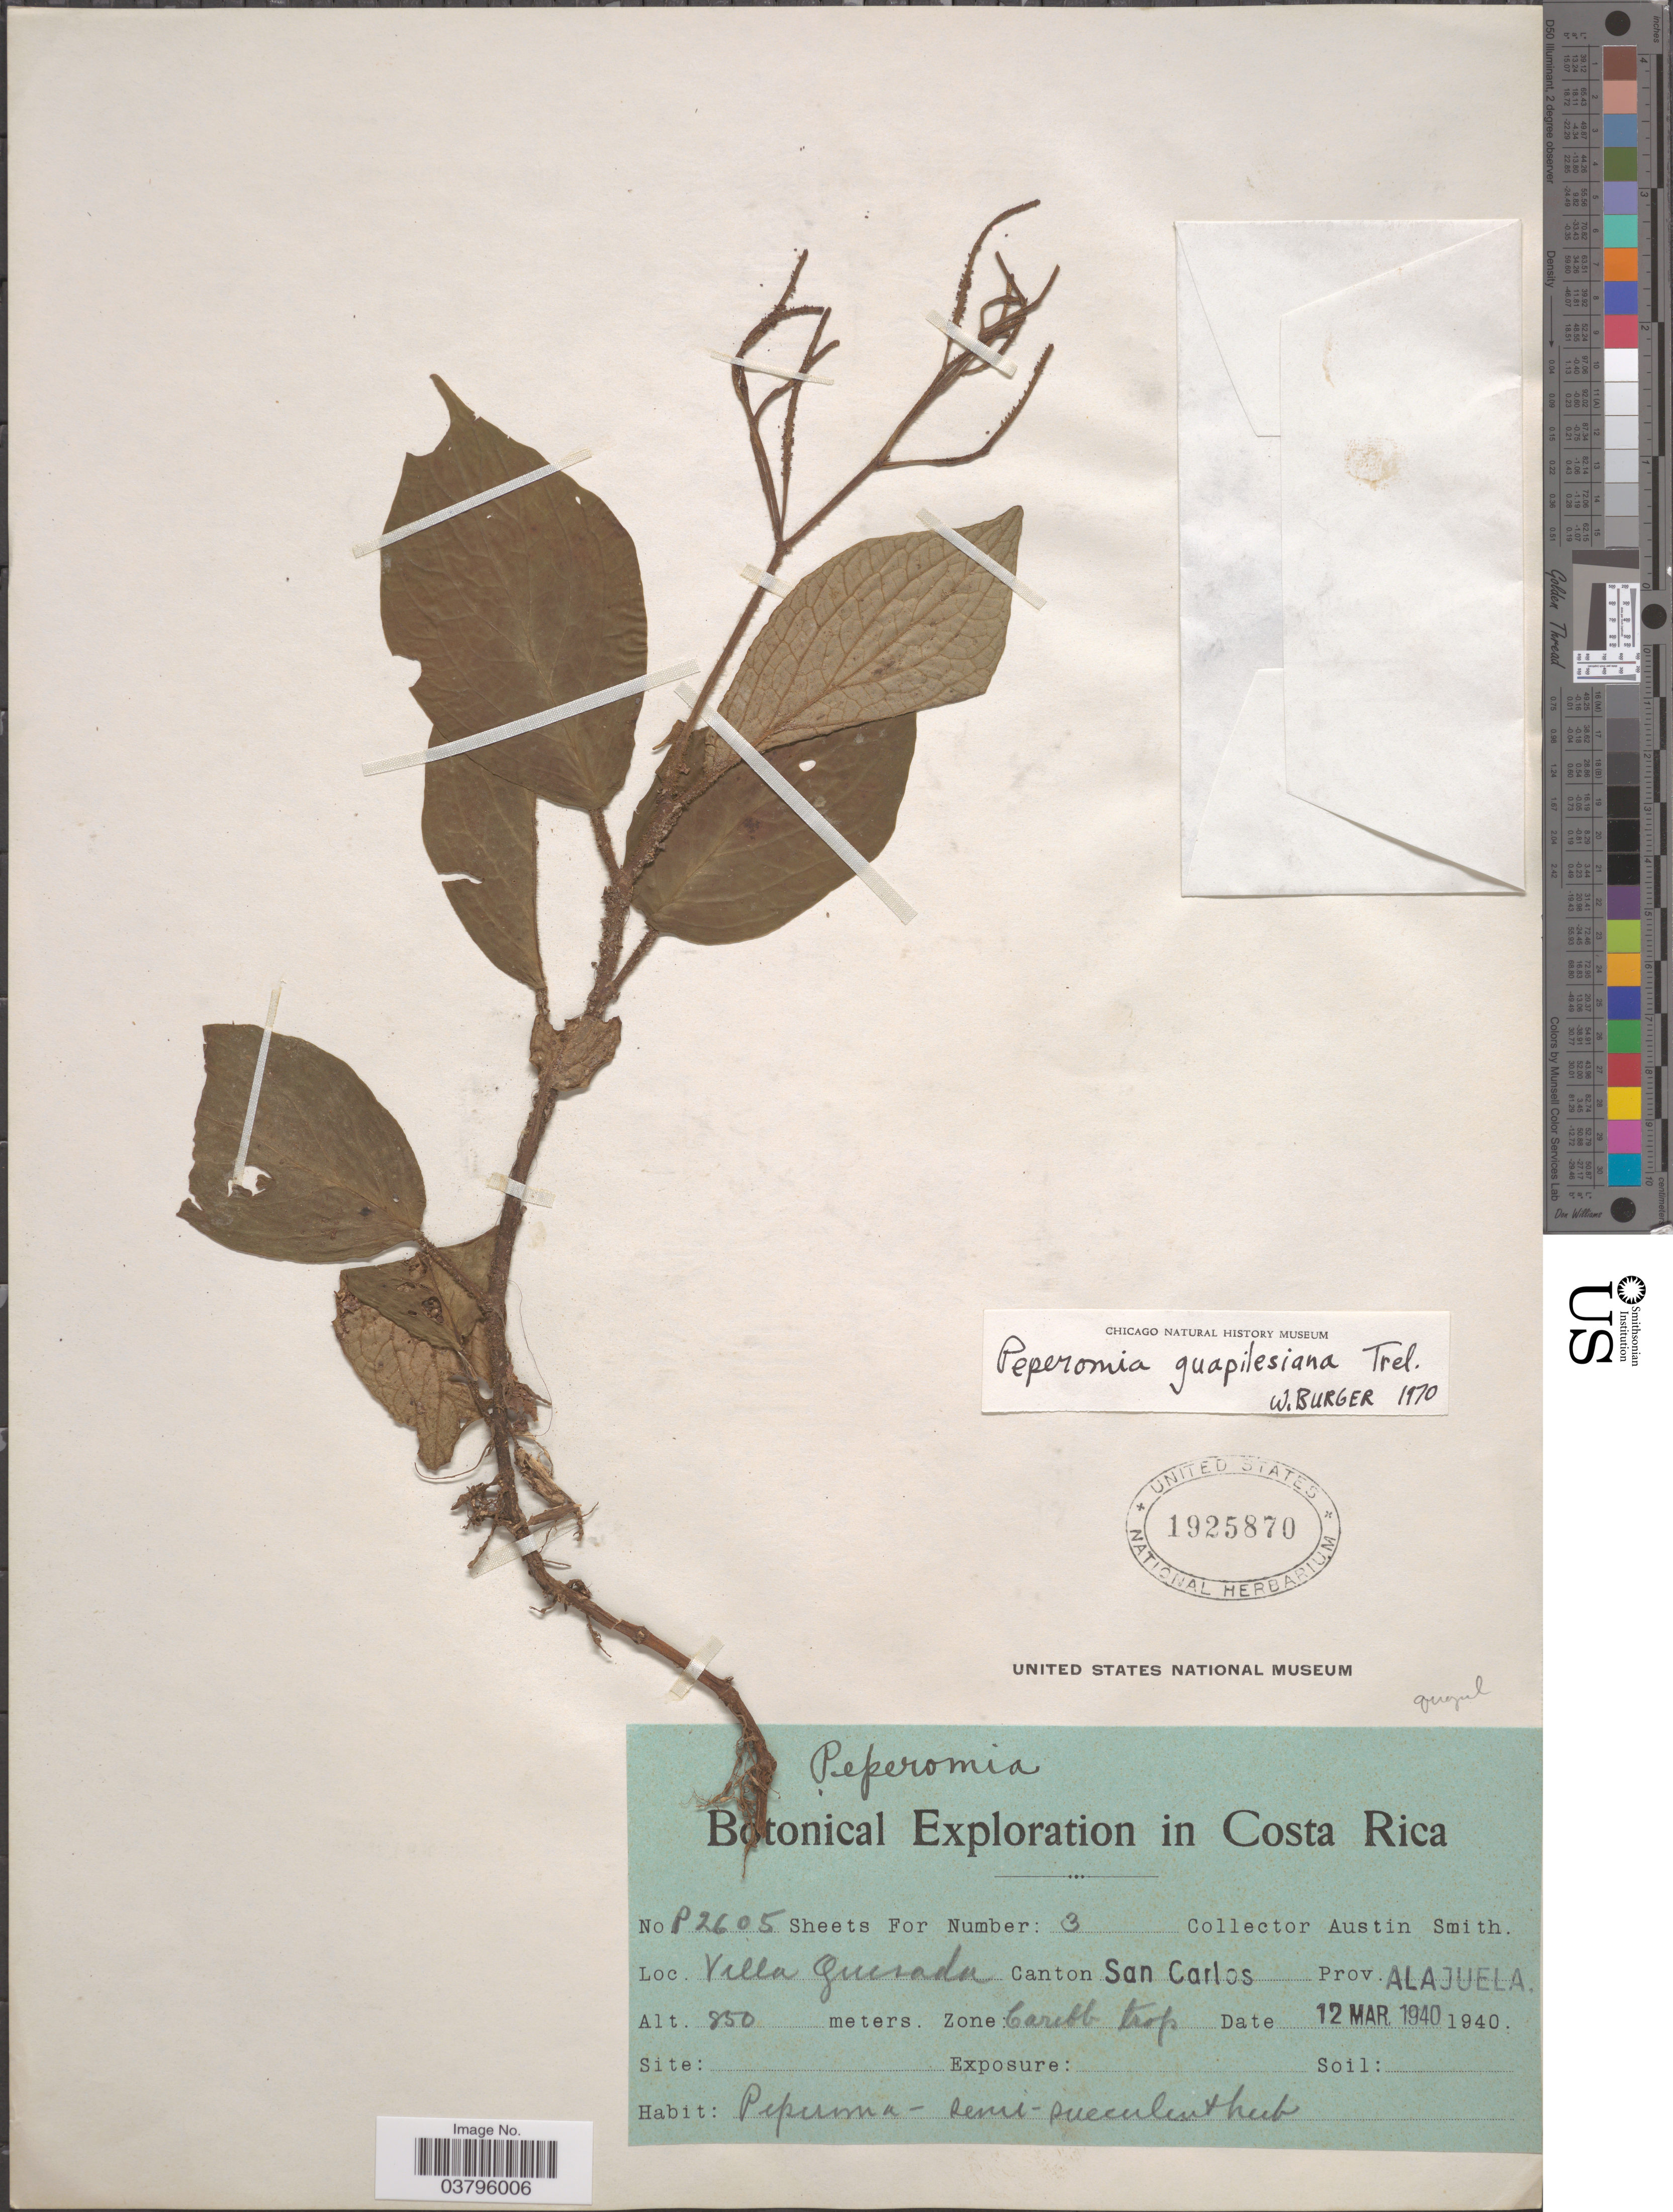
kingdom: Plantae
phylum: Tracheophyta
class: Magnoliopsida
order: Piperales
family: Piperaceae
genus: Peperomia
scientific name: Peperomia guapilesiana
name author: Trel.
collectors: Aust P. Smith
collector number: P2605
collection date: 1940-03-12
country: Costa Rica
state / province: Alajuela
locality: Villa Quesada, Canton San Carlos. Zone Caribb trop.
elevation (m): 850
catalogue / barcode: US 1925870